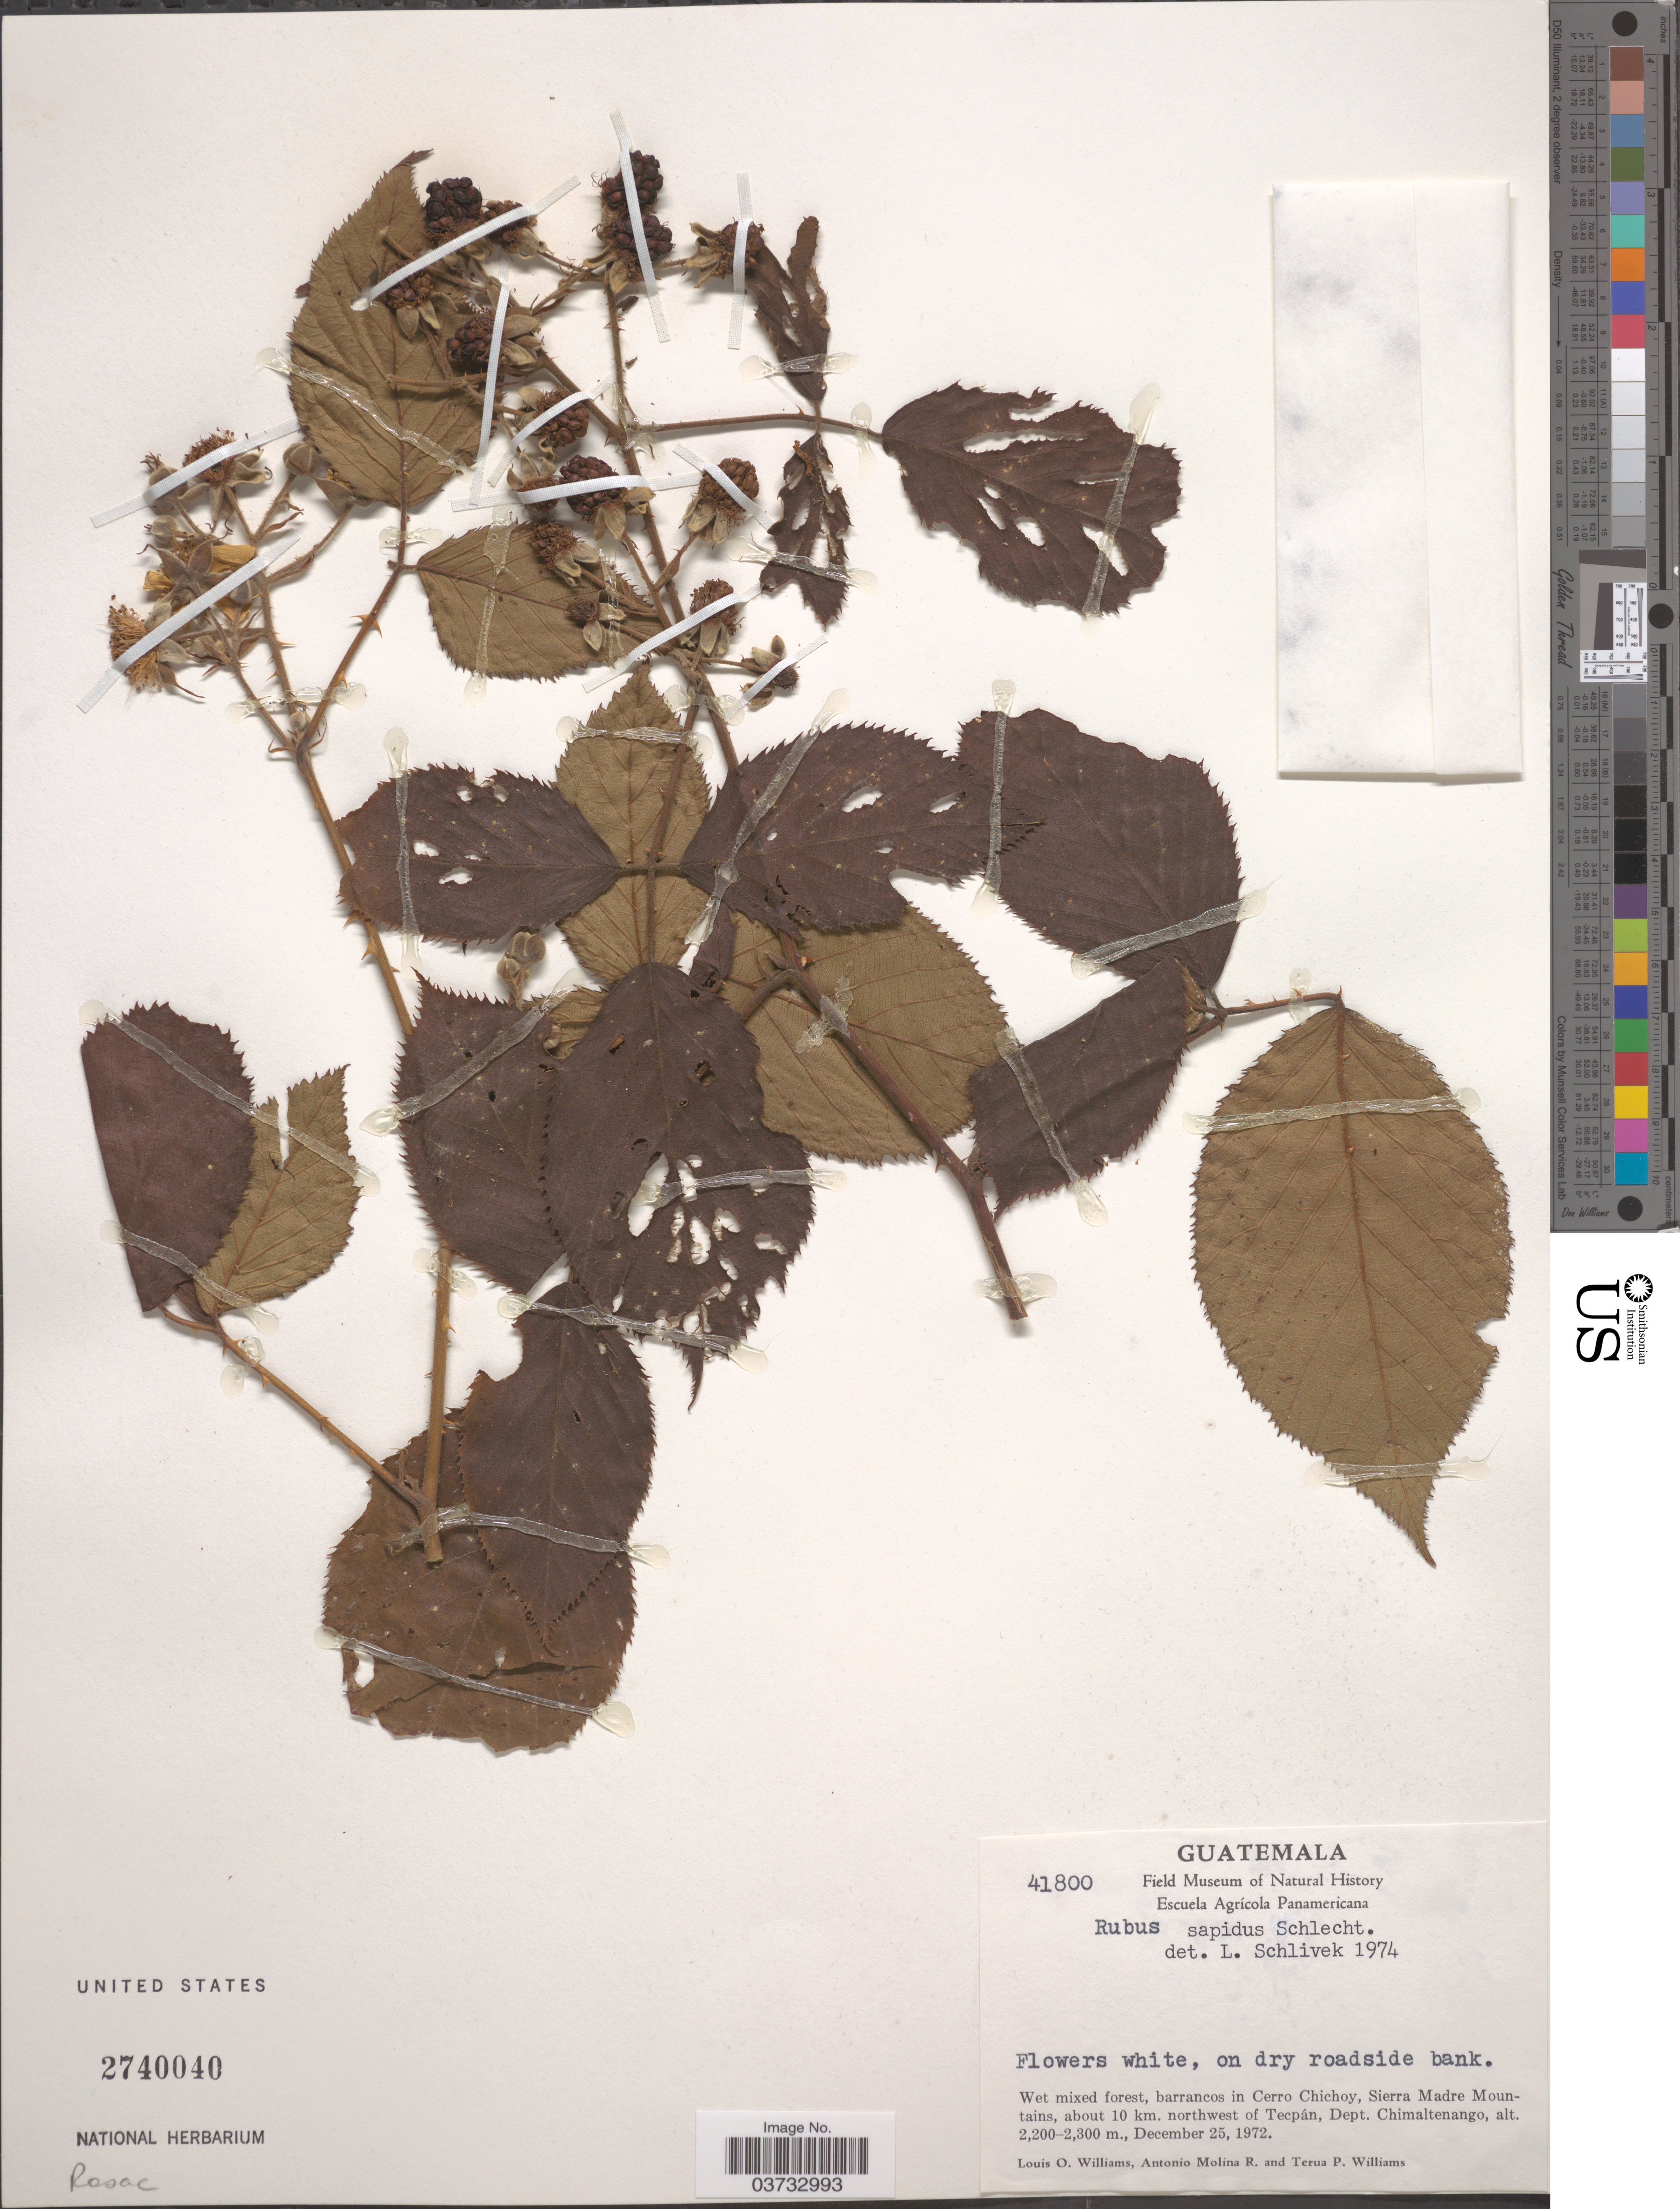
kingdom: Plantae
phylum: Tracheophyta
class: Magnoliopsida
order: Rosales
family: Rosaceae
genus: Rubus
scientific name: Rubus sapidus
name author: Schltdl.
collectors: L. O. Williams, A. Molina R. & T. Williams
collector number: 41800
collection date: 1972-12-25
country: Guatemala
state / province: Chimaltenango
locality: Barrancos in Cerro Chichoy, Sierra Madre Mountains, about 10 km. northwest of Tecpán, Dept. Chimaltenango.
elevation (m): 2200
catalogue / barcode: US 2740040